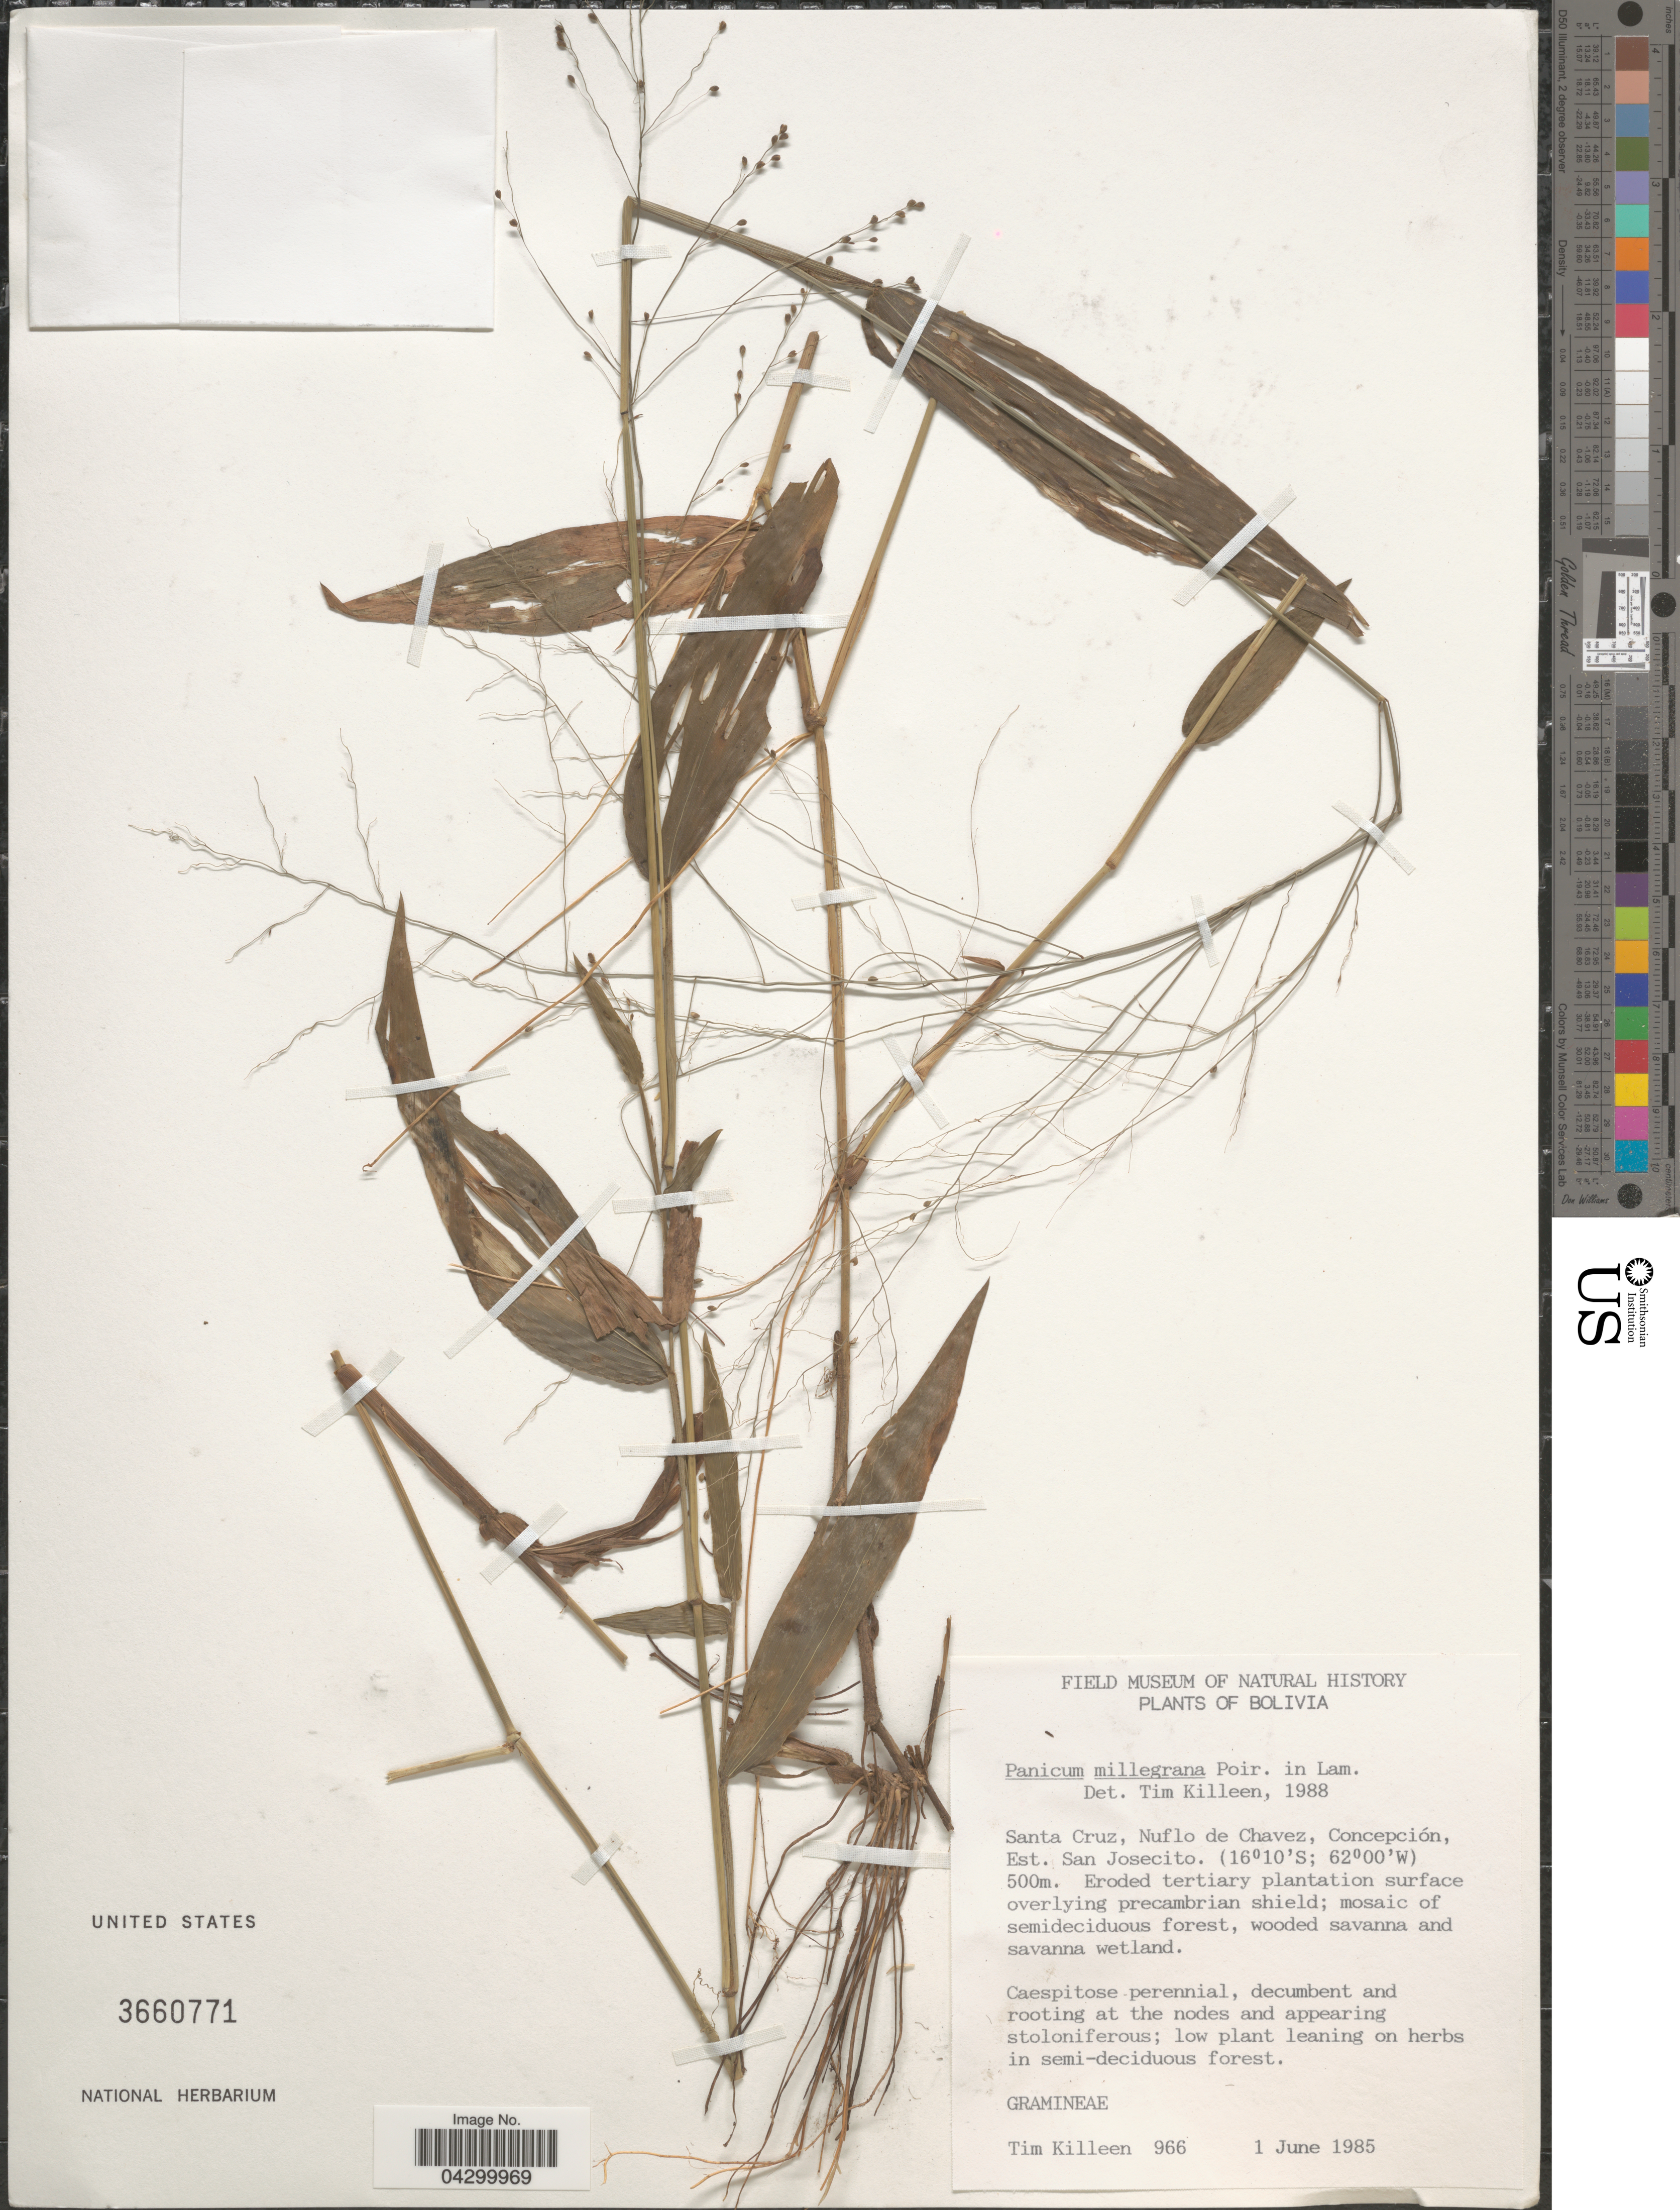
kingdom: Plantae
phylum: Tracheophyta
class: Liliopsida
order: Poales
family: Poaceae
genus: Panicum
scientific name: Panicum millegrana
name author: Poir.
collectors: T. J. Killeen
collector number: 966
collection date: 1985-06-01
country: Bolivia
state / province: Santa Cruz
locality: Santa Cruz, Nuflo de Chavez, Concepción, Est. San Josecito.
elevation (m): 500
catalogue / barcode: US 3660771